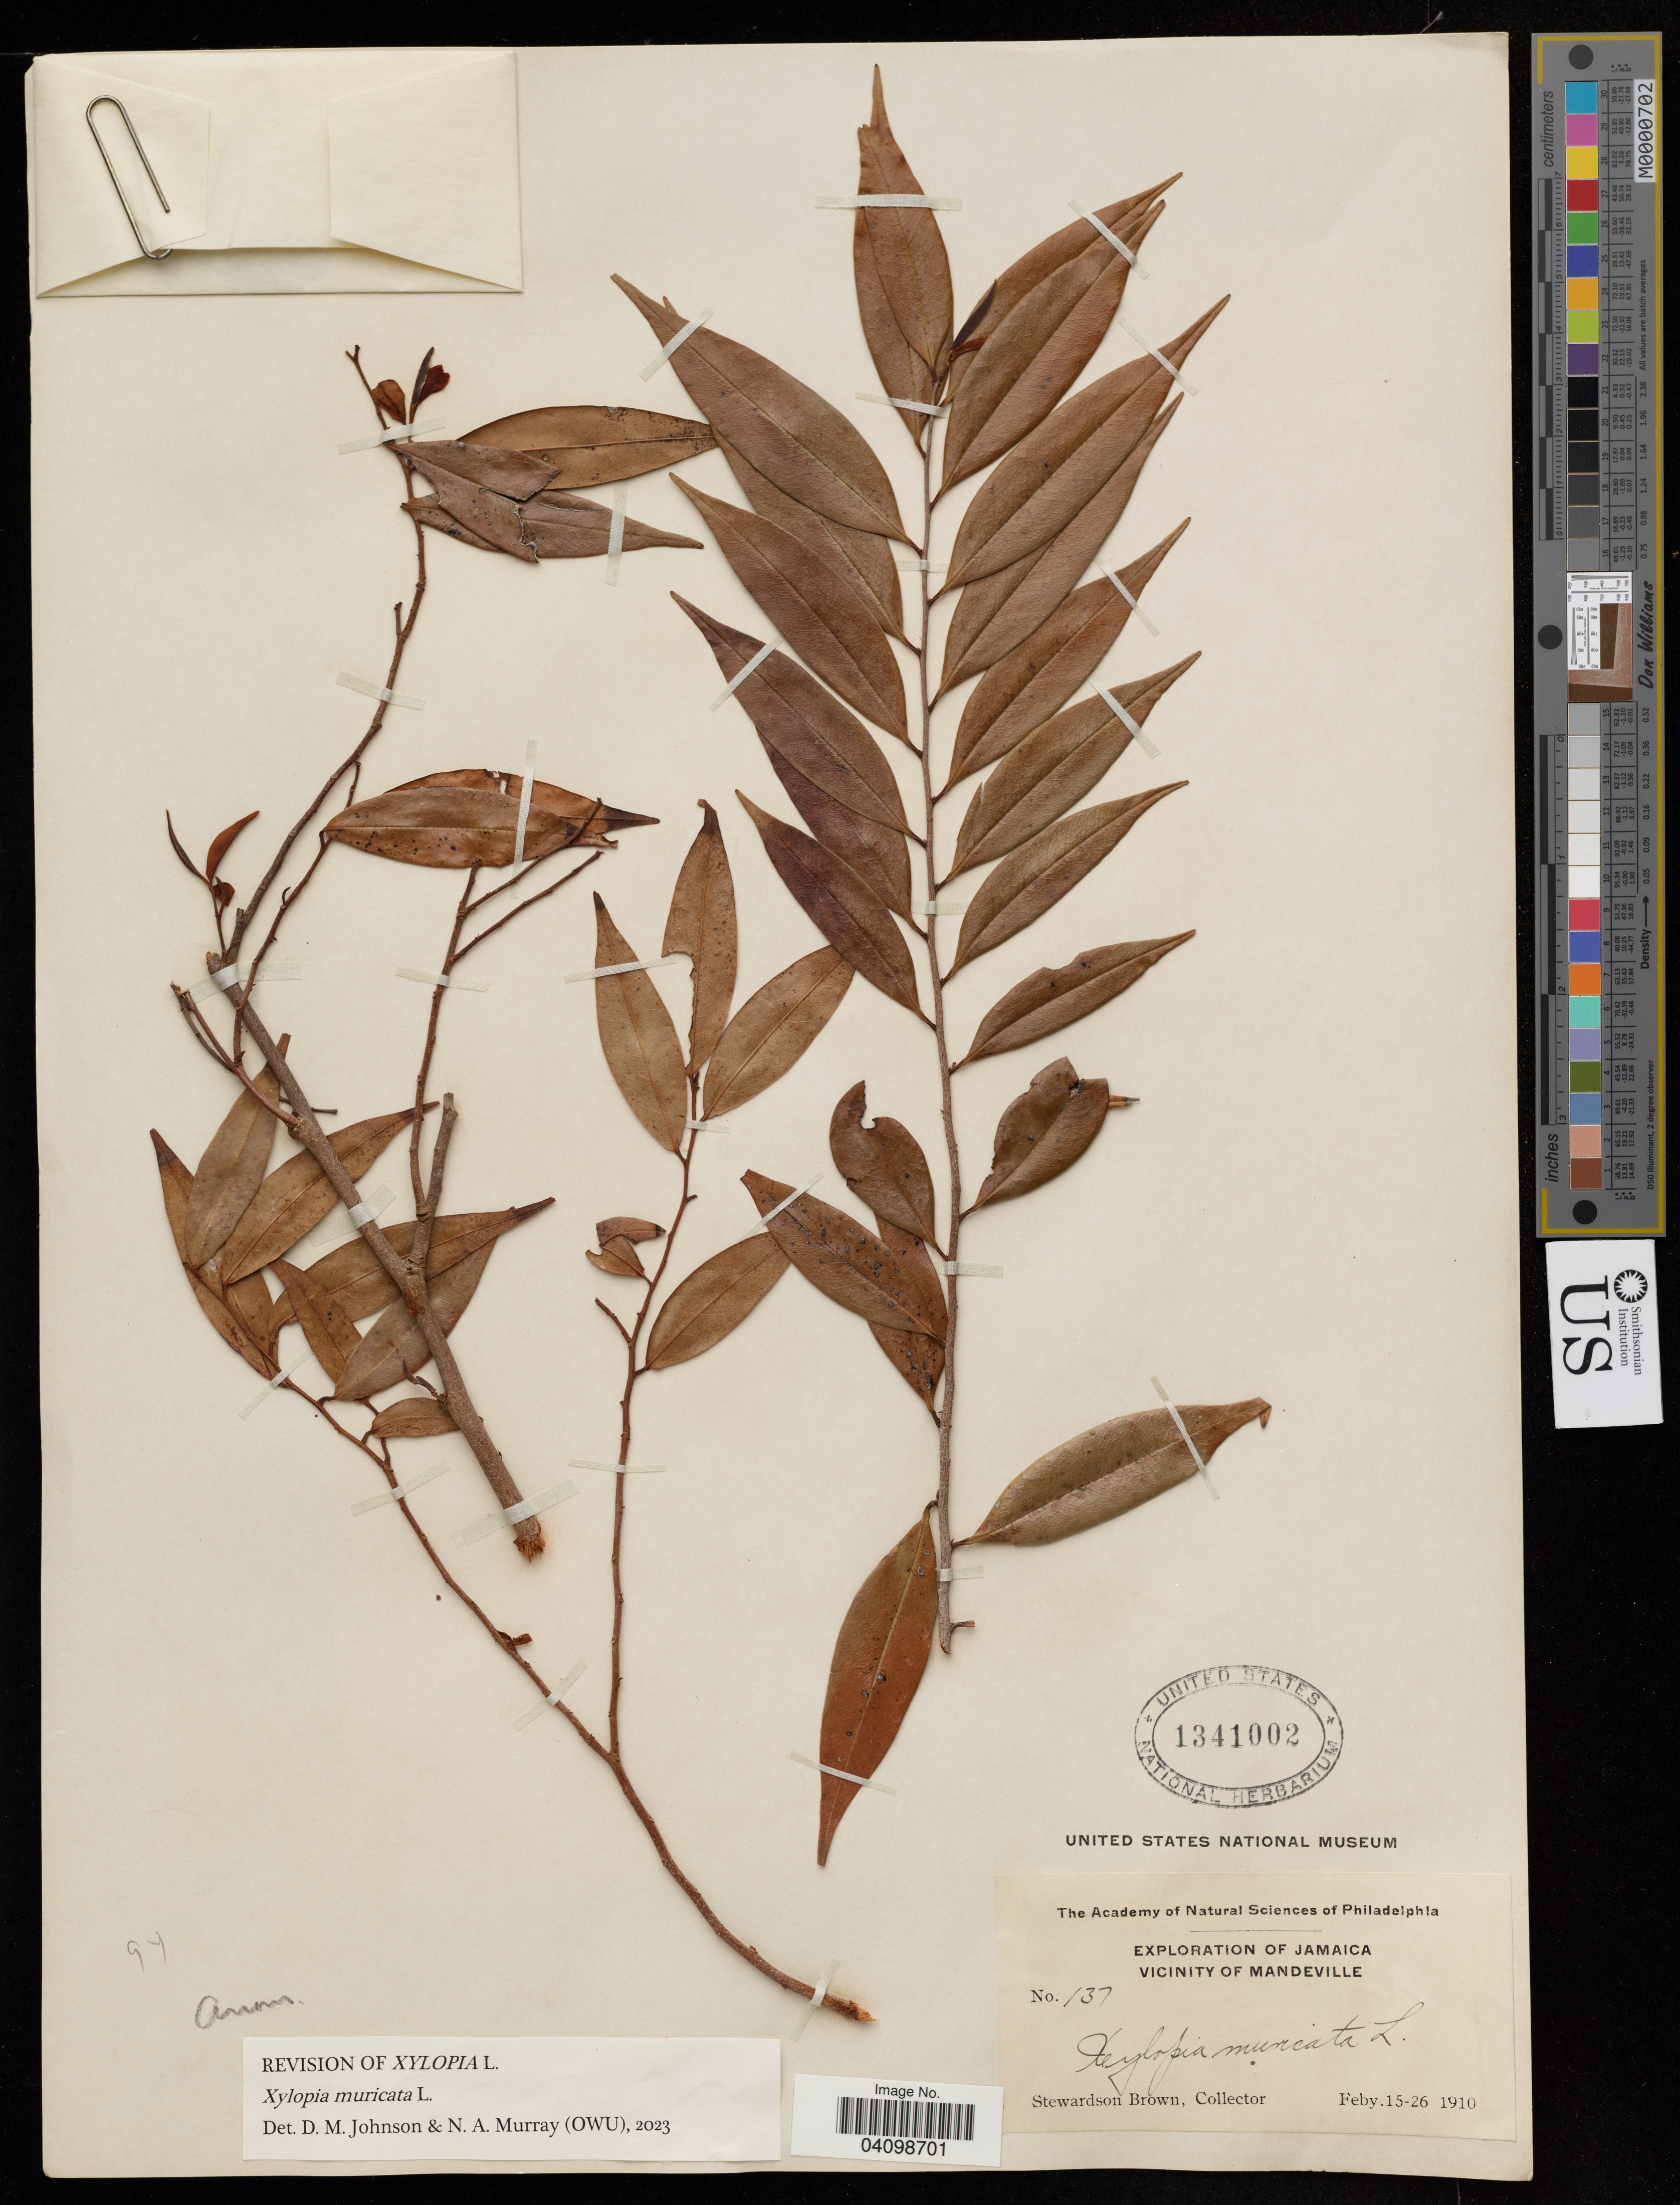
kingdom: Plantae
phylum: Tracheophyta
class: Magnoliopsida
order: Magnoliales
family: Annonaceae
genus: Xylopia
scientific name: Xylopia muricata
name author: L.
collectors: S. Brown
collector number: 137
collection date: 1910-02-15/1910-02-26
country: Jamaica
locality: Vicinity of Mandeville.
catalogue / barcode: US 1341002